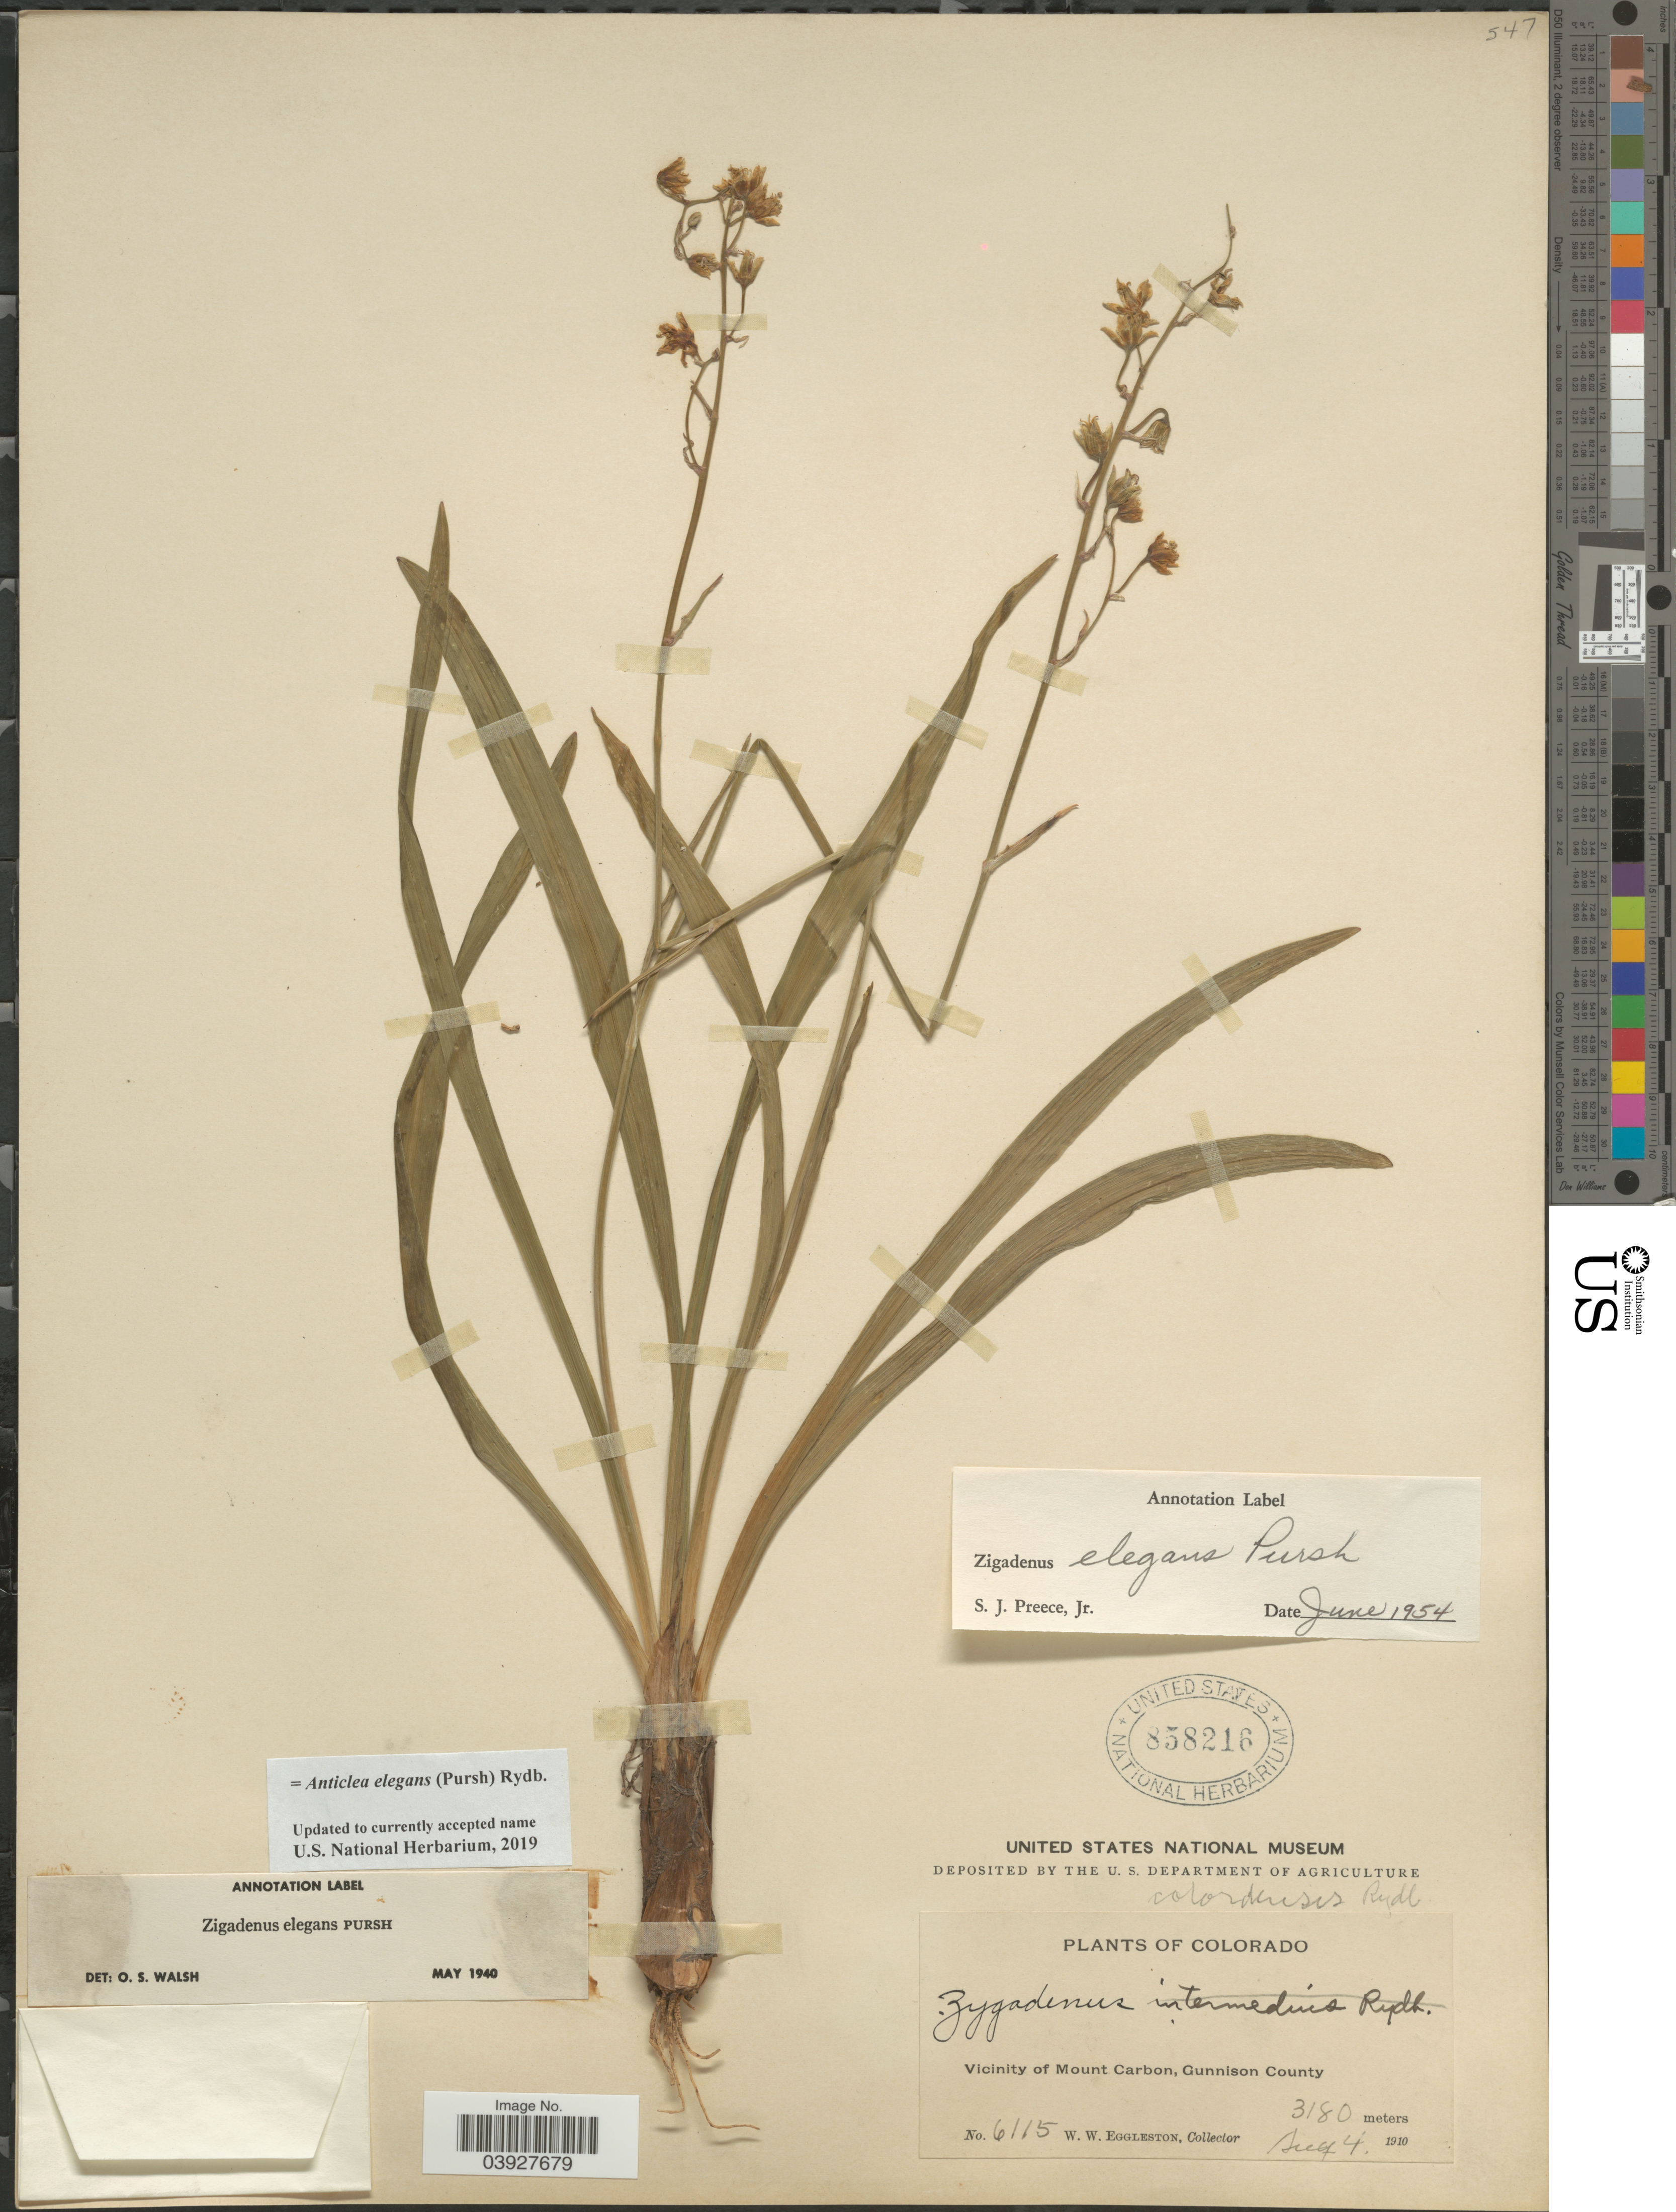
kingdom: Plantae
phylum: Tracheophyta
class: Liliopsida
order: Liliales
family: Melanthiaceae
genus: Anticlea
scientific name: Anticlea elegans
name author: (Pursh) Rydb.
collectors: W. W. Eggleston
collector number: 6115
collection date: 1910-08-04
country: United States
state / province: Colorado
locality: Vicinity of Mount Carbon, Gunnison County.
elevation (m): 3180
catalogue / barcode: US 858216